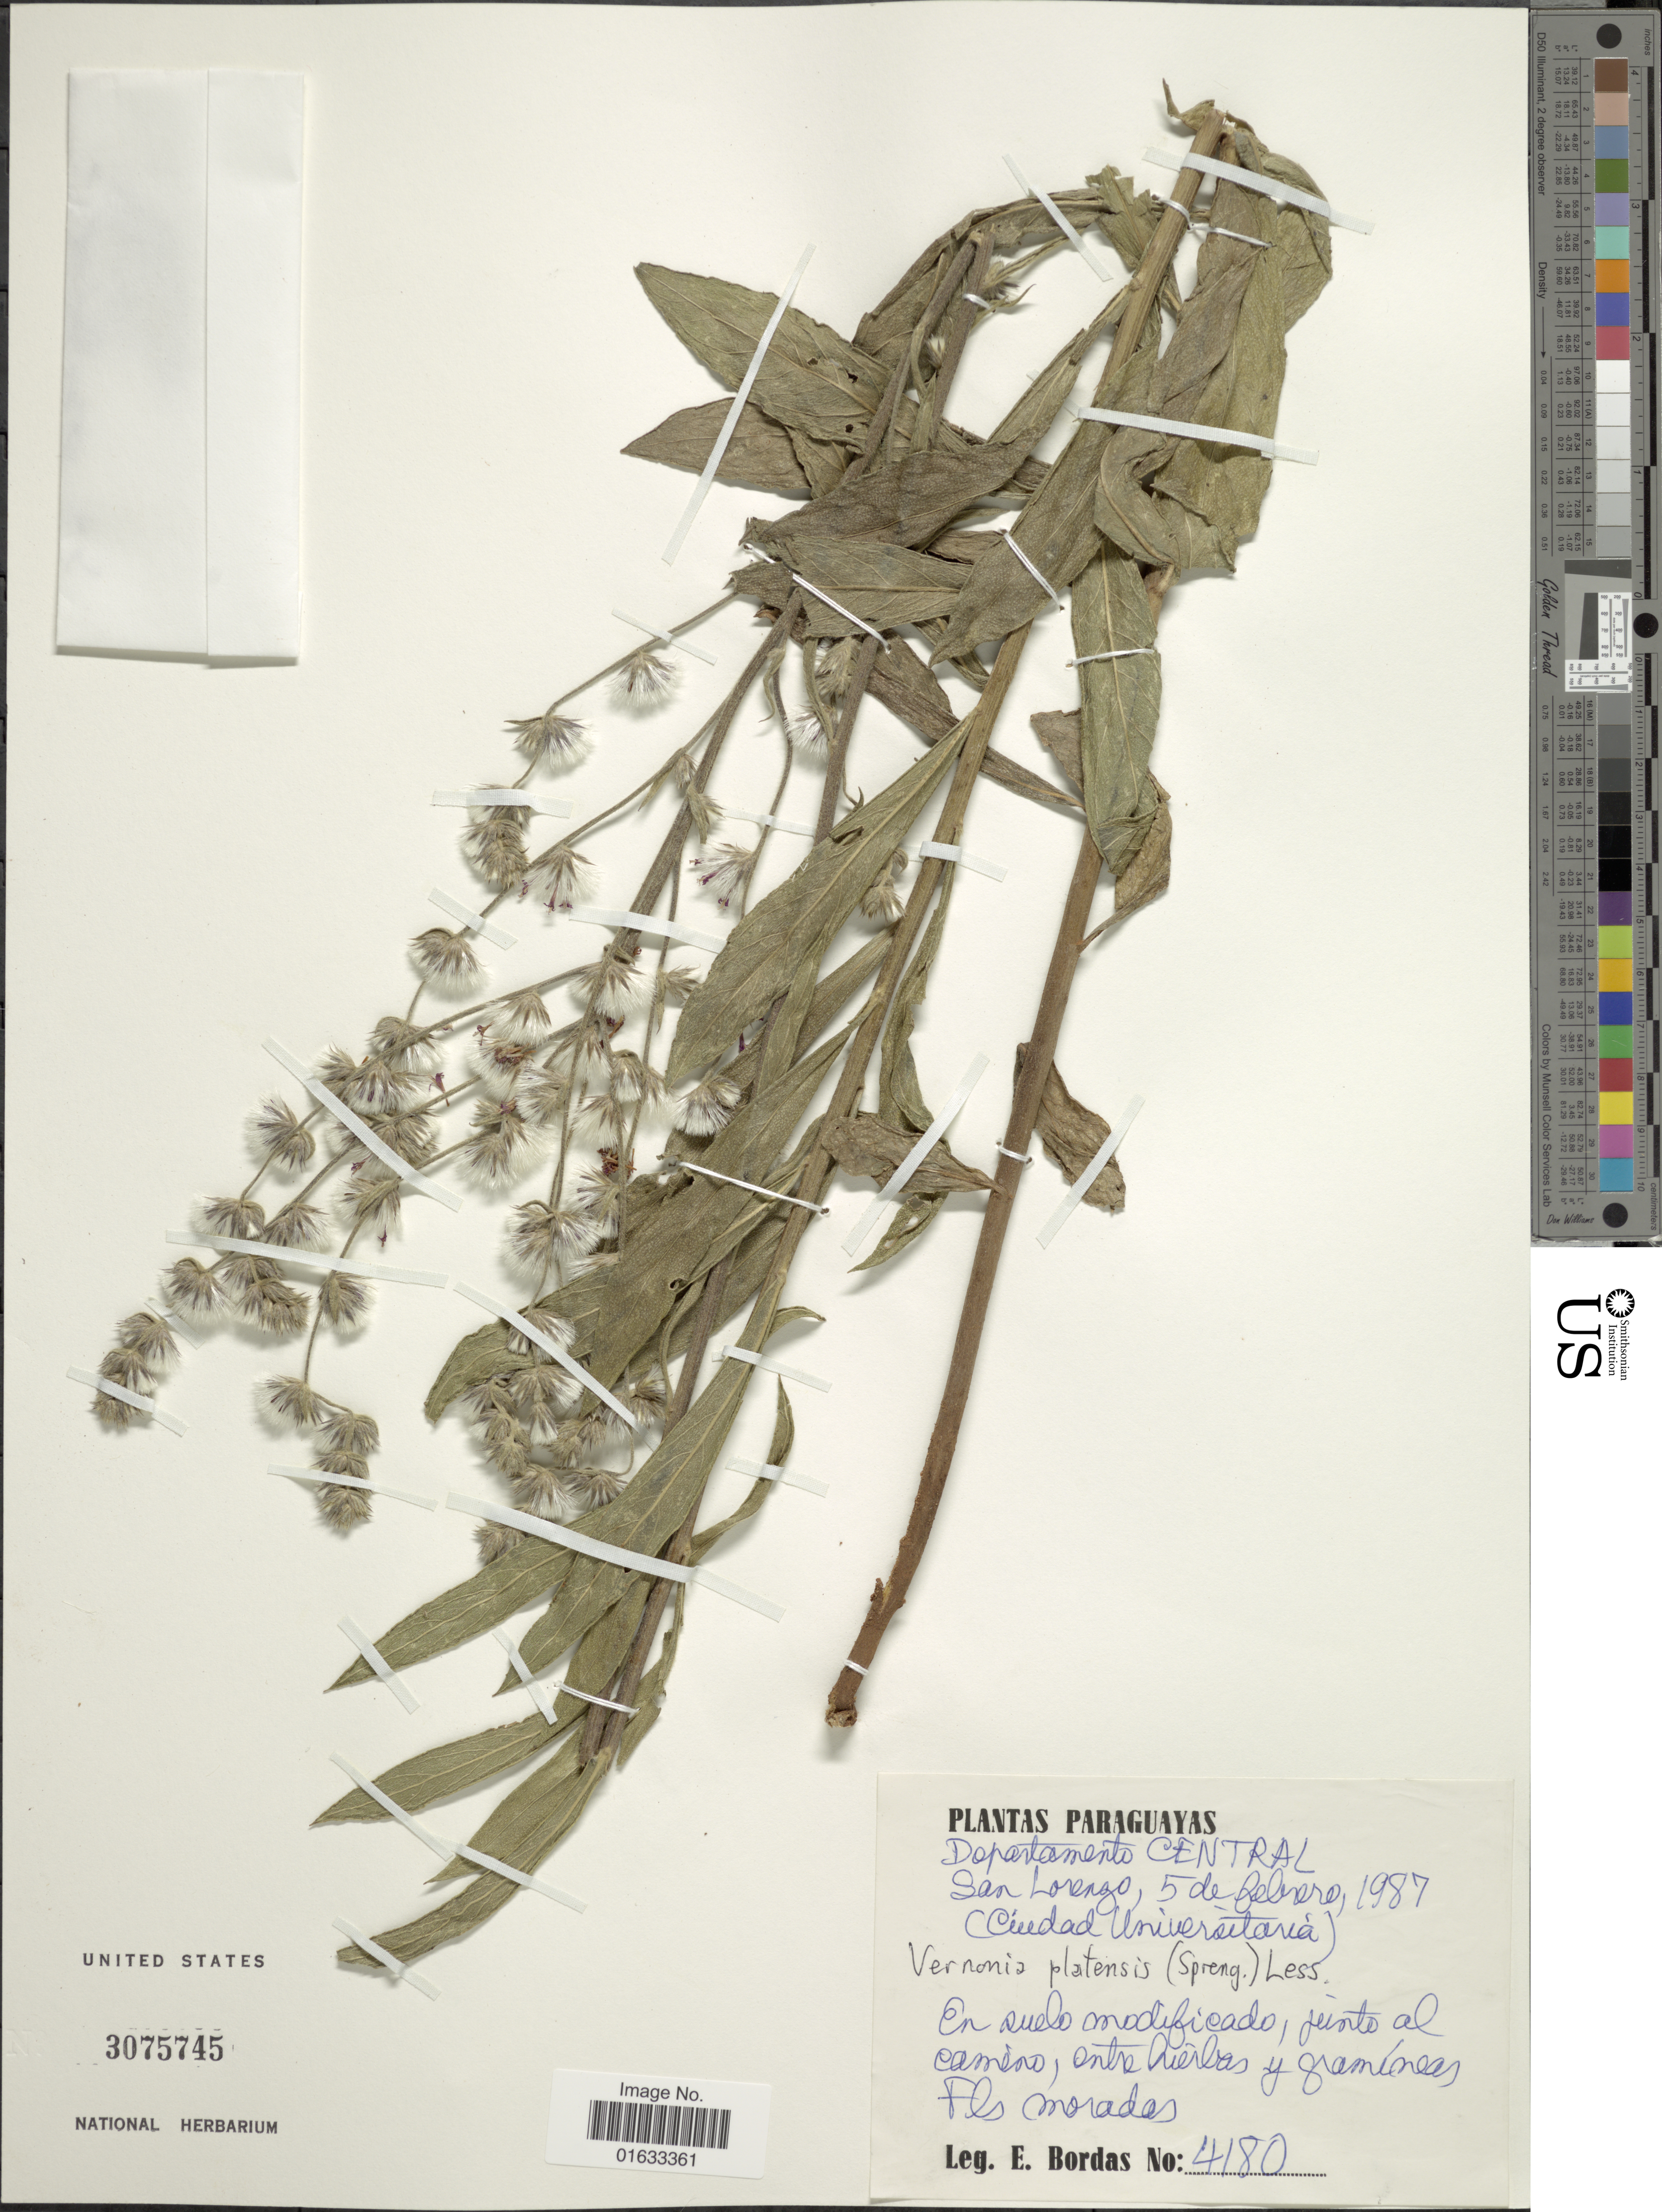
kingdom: Plantae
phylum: Tracheophyta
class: Magnoliopsida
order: Asterales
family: Asteraceae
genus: Chrysolaena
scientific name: Chrysolaena platensis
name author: (Spreng.) H. Rob.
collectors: E. Bordas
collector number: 4180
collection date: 1987-02-05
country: Paraguay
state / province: Central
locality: Paraguayas, Departamento Central, San Lorenzo (Ciudad Universitaria)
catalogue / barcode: US 3075745